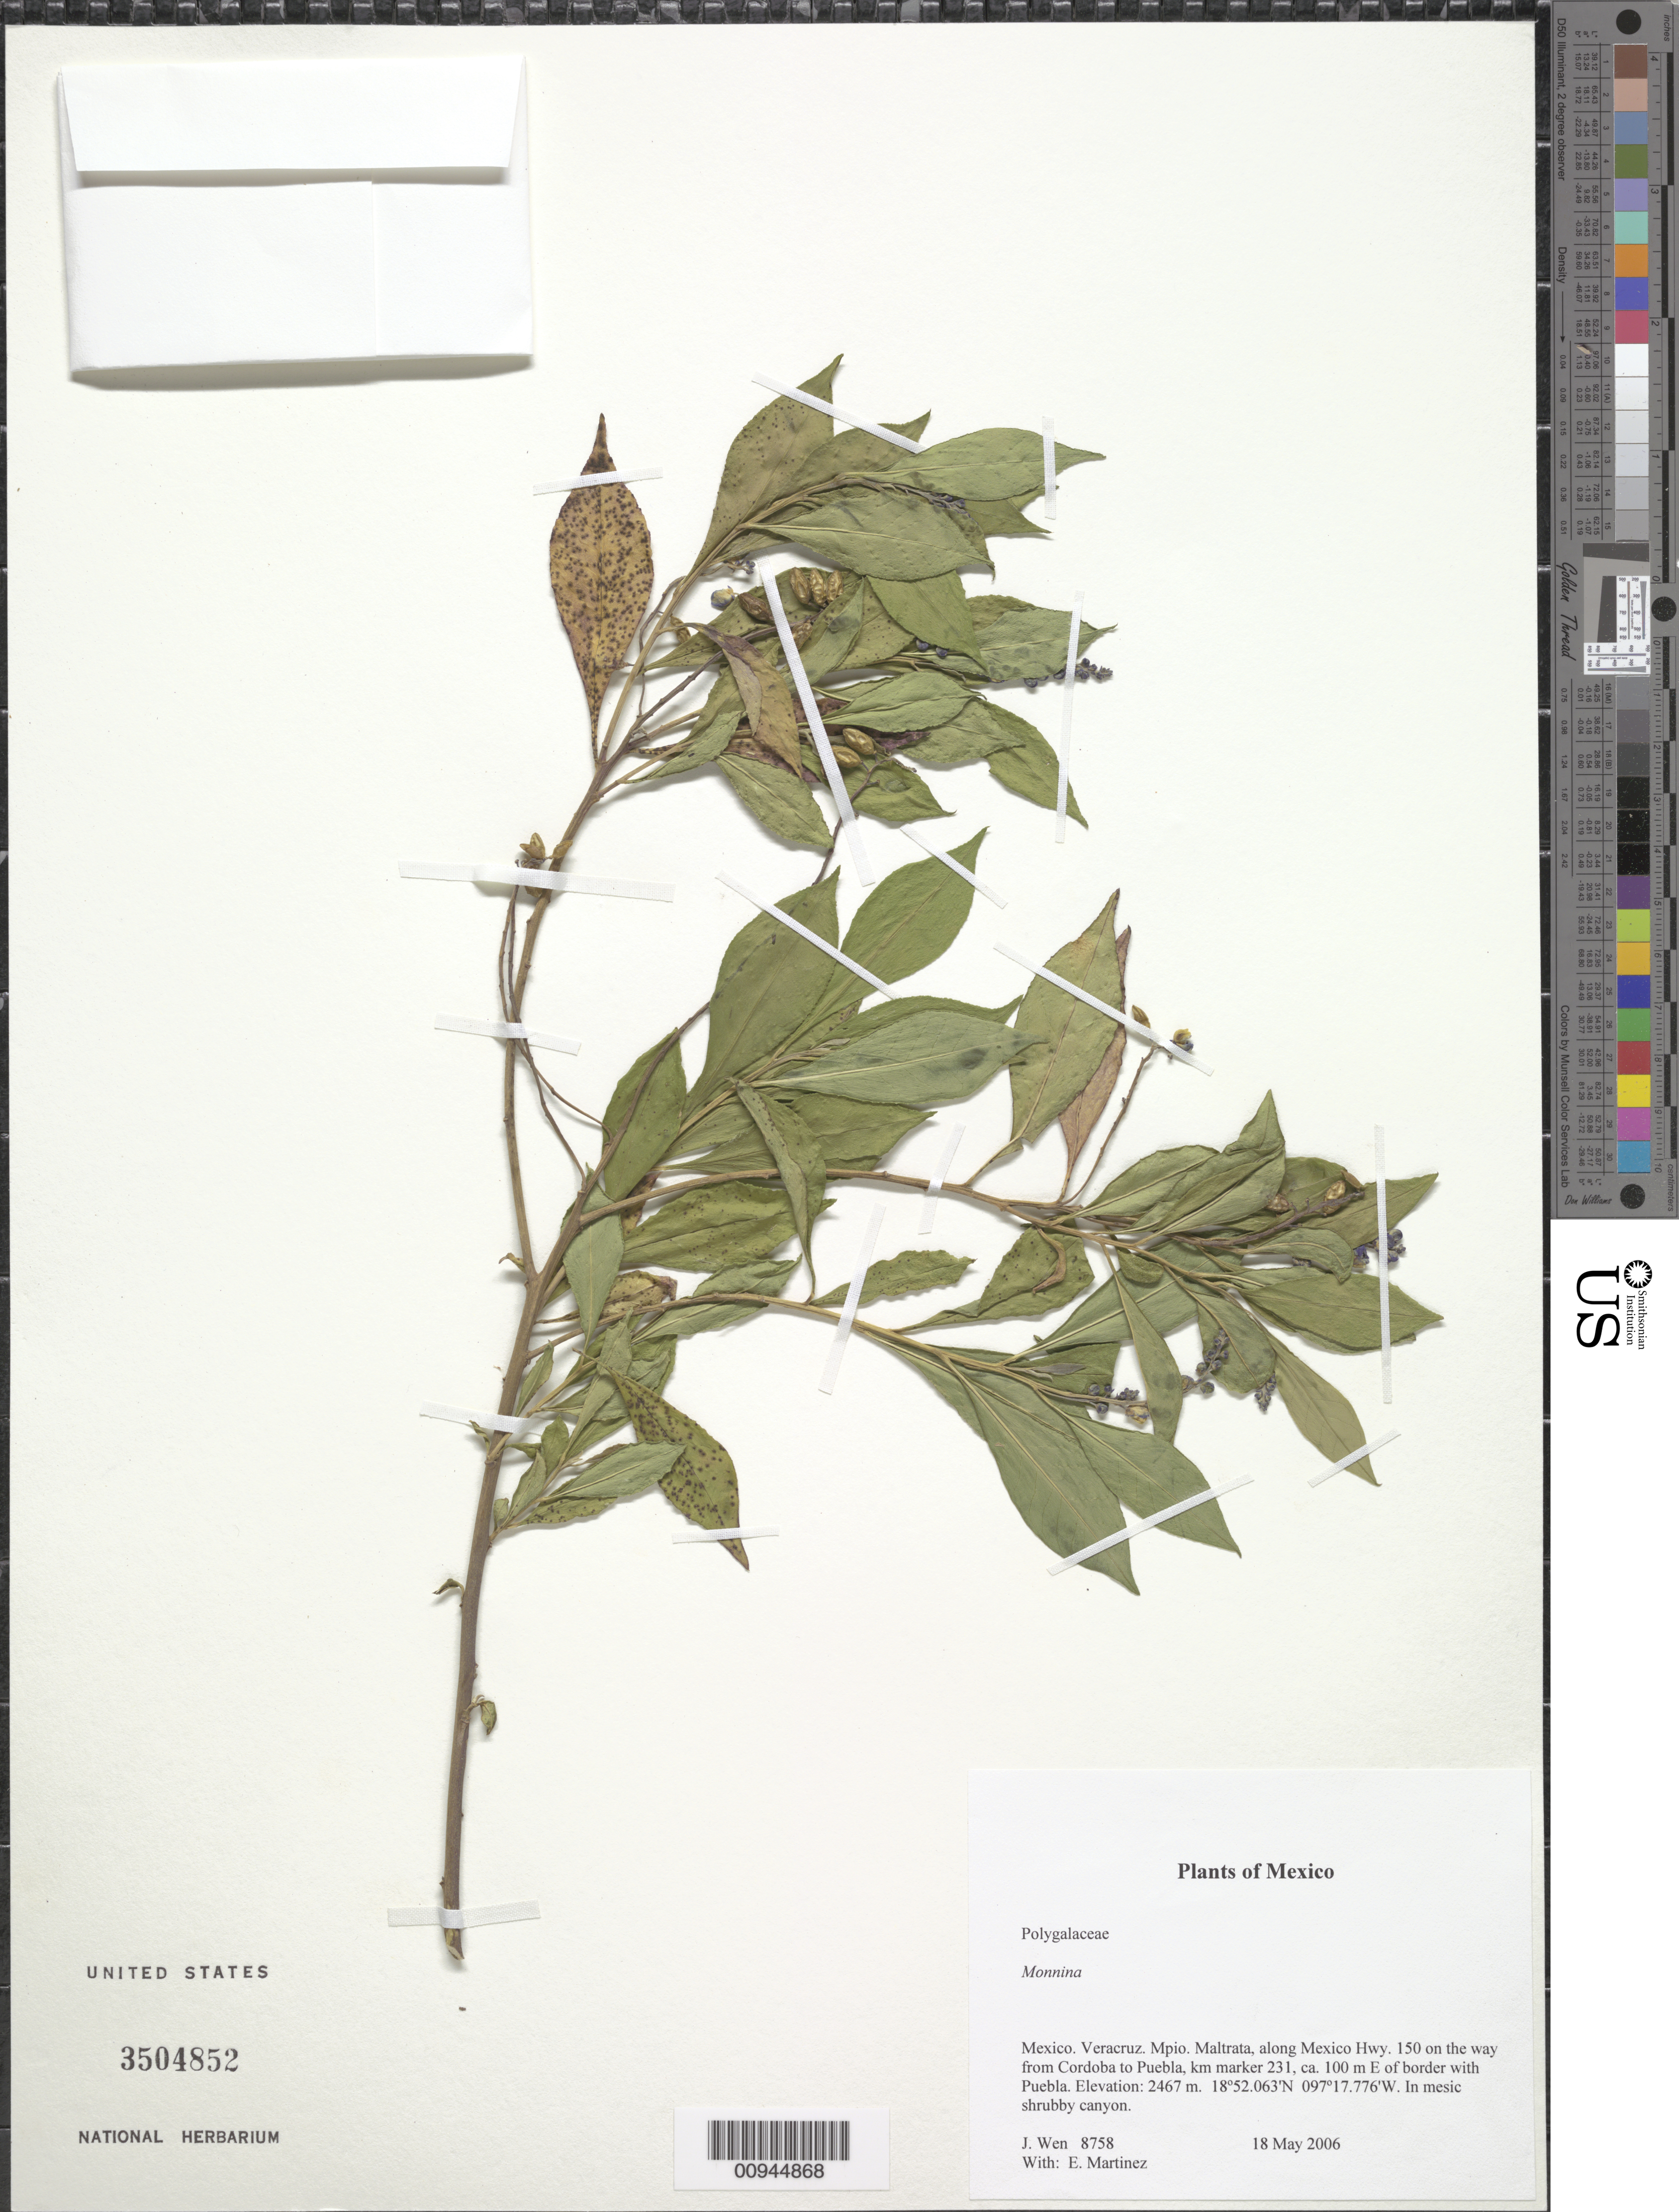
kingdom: Plantae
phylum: Tracheophyta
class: Magnoliopsida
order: Fabales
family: Polygalaceae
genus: Monnina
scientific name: Monnina sp.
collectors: J. Wen & E. Martínez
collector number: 8758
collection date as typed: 18 May 2006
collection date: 2006-05-18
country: Mexico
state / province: Veracruz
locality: Mpio. Maltrata, along Mexico Hwy. 150 on the way from Cordoba to Puebla, km marker 231, ca. 100 m E of border with Puebla.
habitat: In mesic shrubby canyon.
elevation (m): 2467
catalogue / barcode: US 3504852